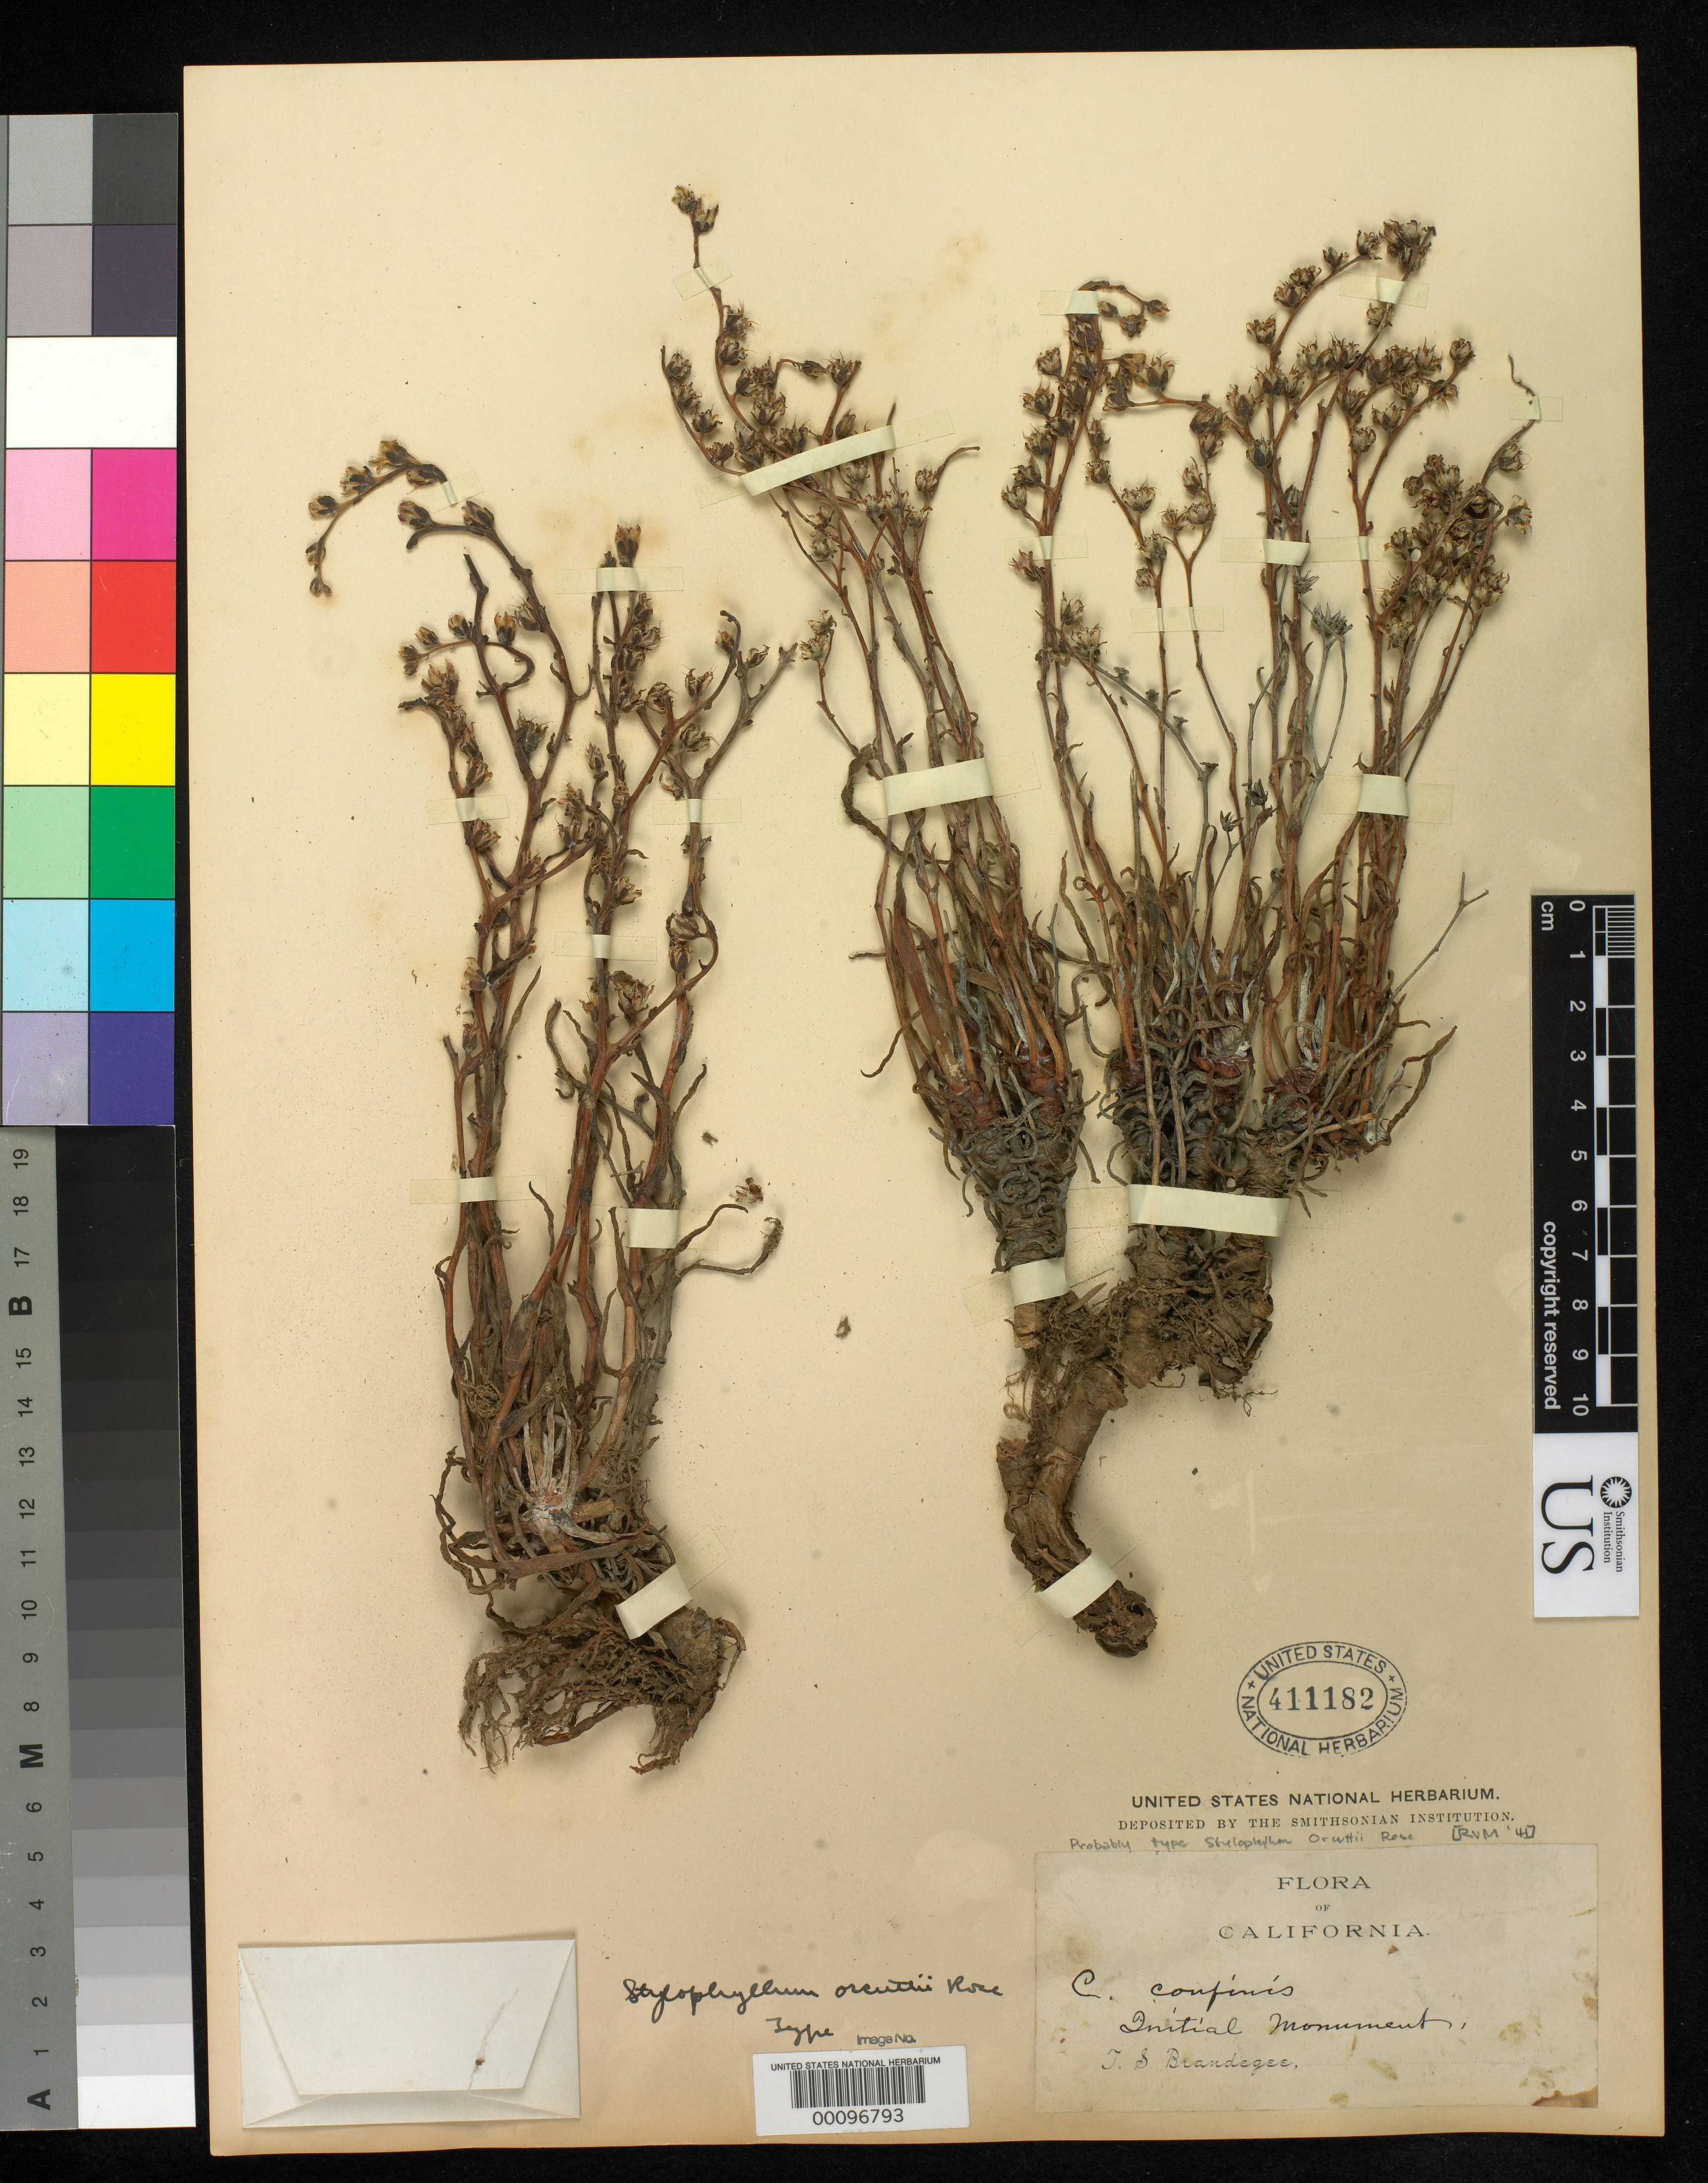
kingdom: Plantae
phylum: Tracheophyta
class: Magnoliopsida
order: Saxifragales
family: Crassulaceae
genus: Stylophyllum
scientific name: Stylophyllum orcuttii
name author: Rose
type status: Holotype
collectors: C. R. Orcutt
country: United States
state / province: California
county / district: San Diego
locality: Initial moument near San Diego.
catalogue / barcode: US 411182